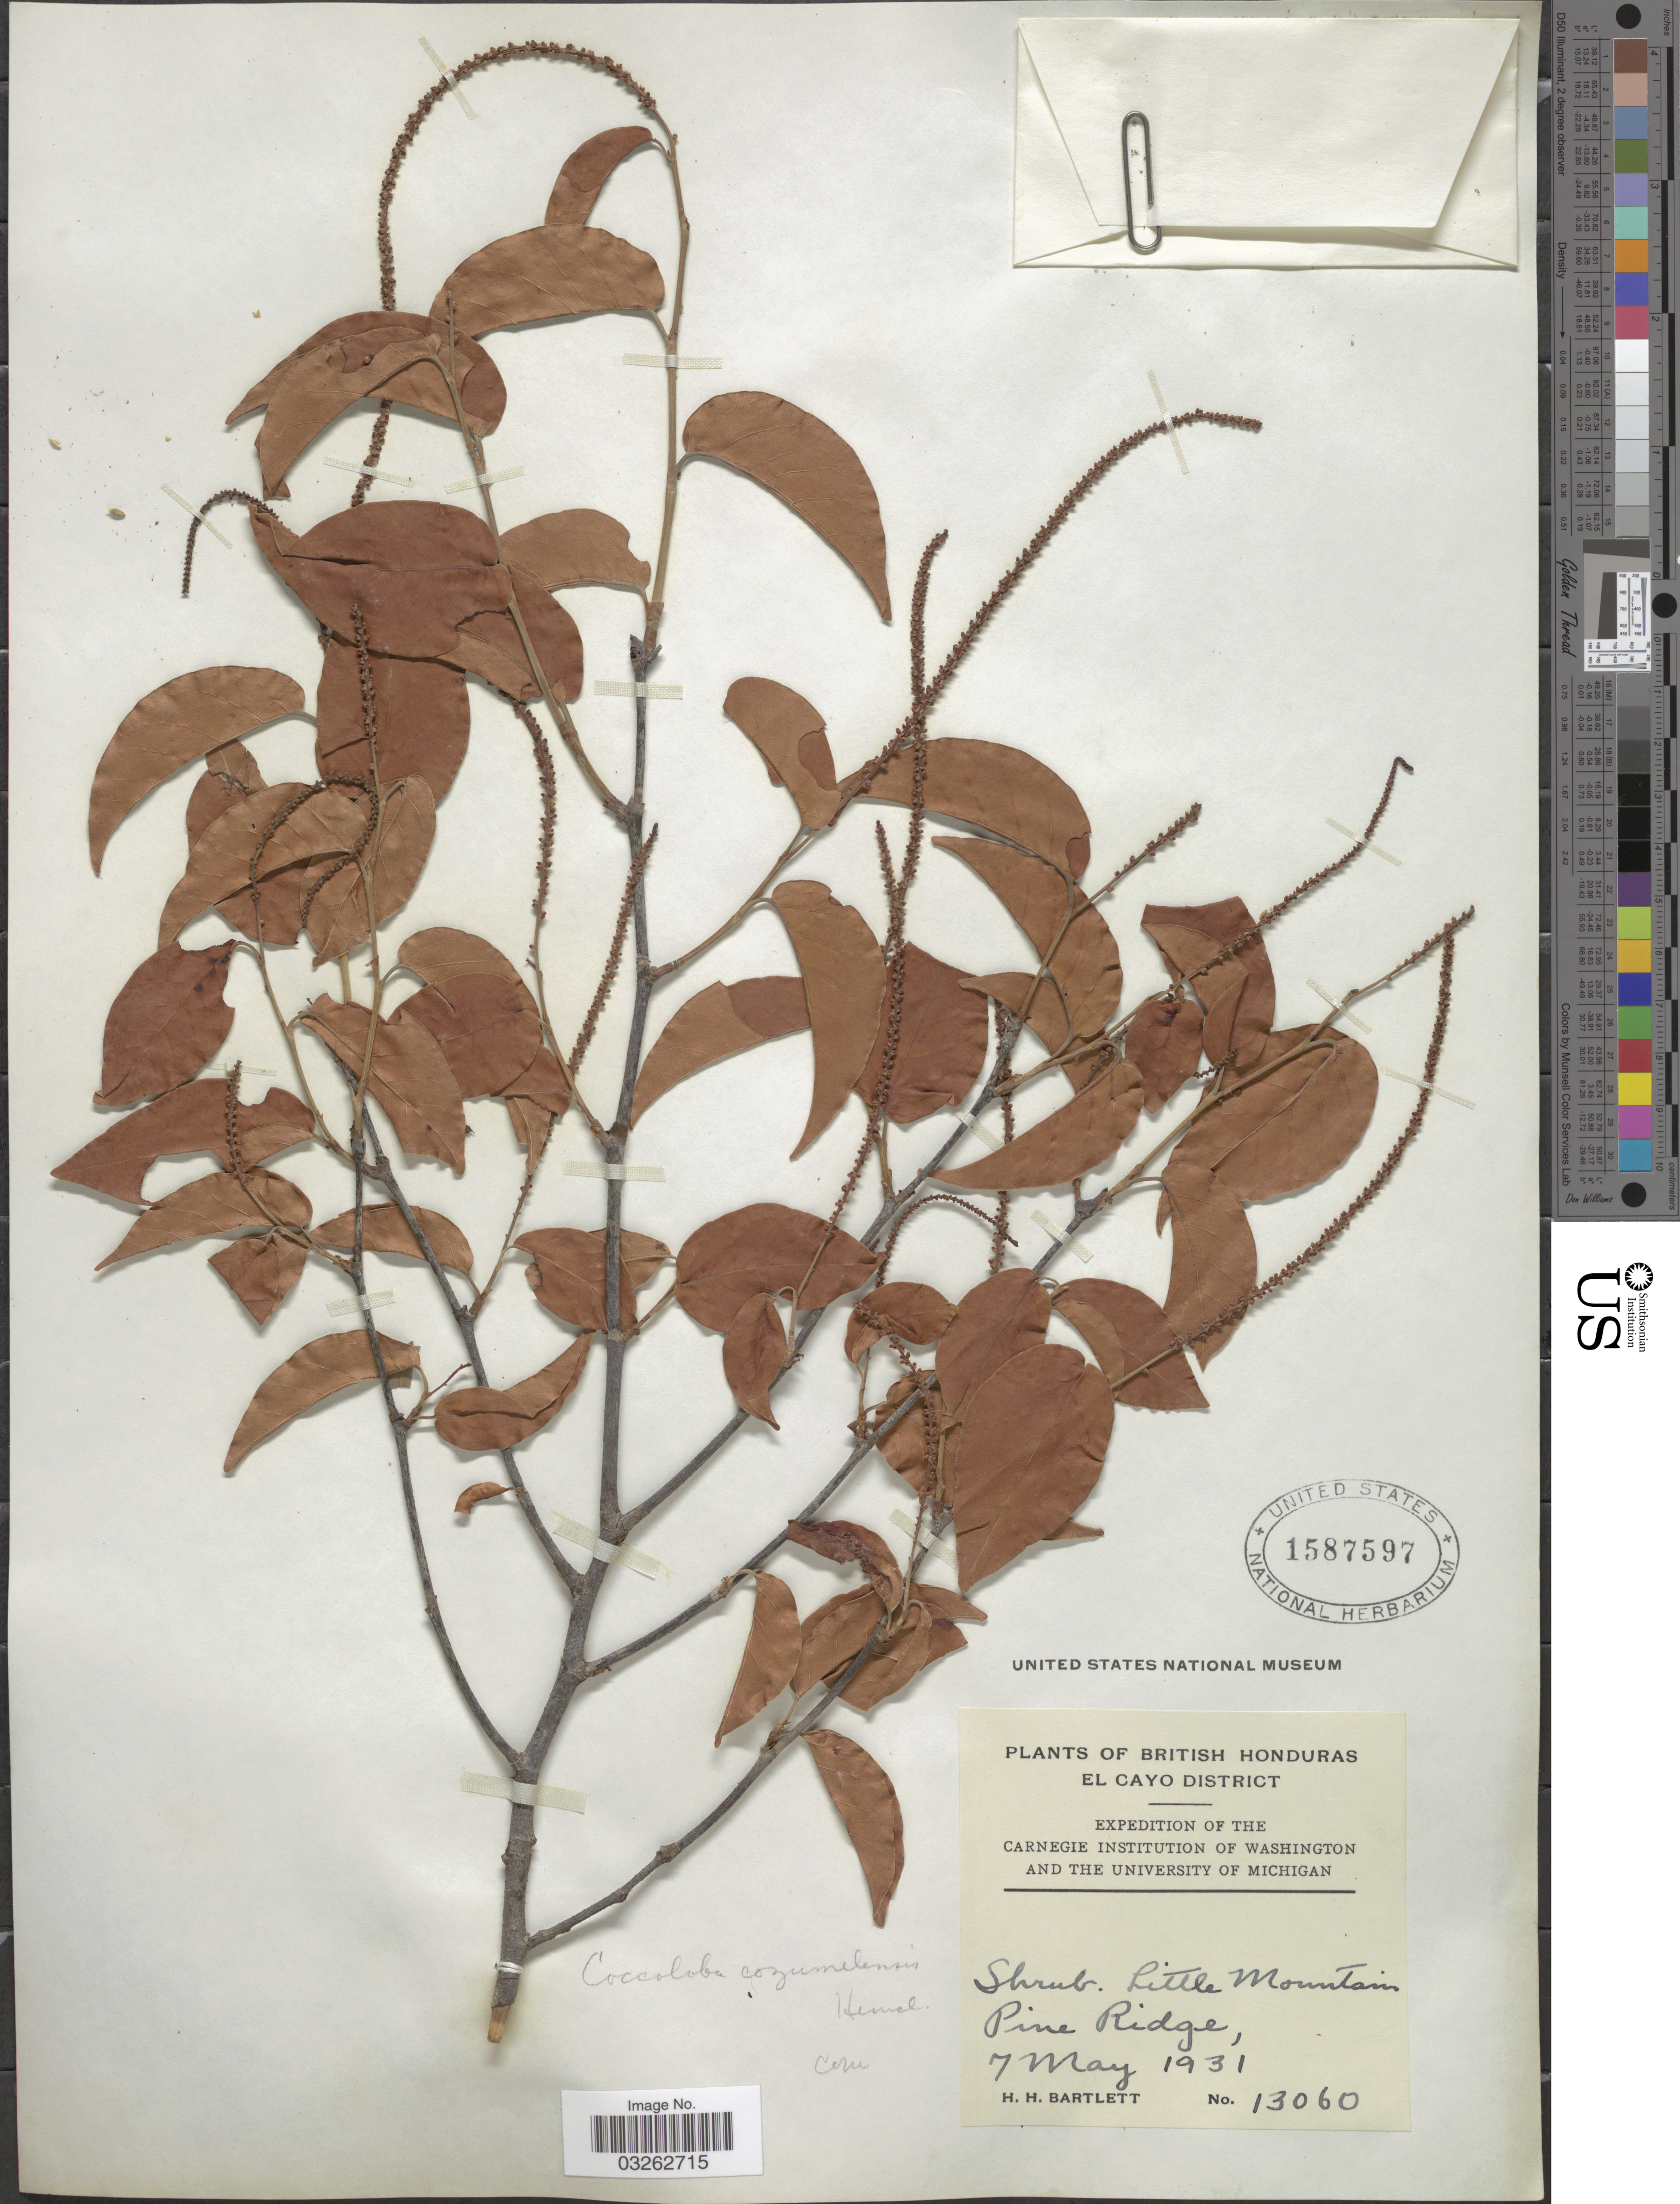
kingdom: Plantae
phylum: Tracheophyta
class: Magnoliopsida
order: Caryophyllales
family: Polygonaceae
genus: Coccoloba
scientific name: Coccoloba cozumelensis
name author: Hemsl.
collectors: H. H. Bartlett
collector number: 13060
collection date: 1931-05-07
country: Belize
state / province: Cayo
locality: British Honduras. El Cayo District. Little Mountain, Pine Ridge.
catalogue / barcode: US 1587597